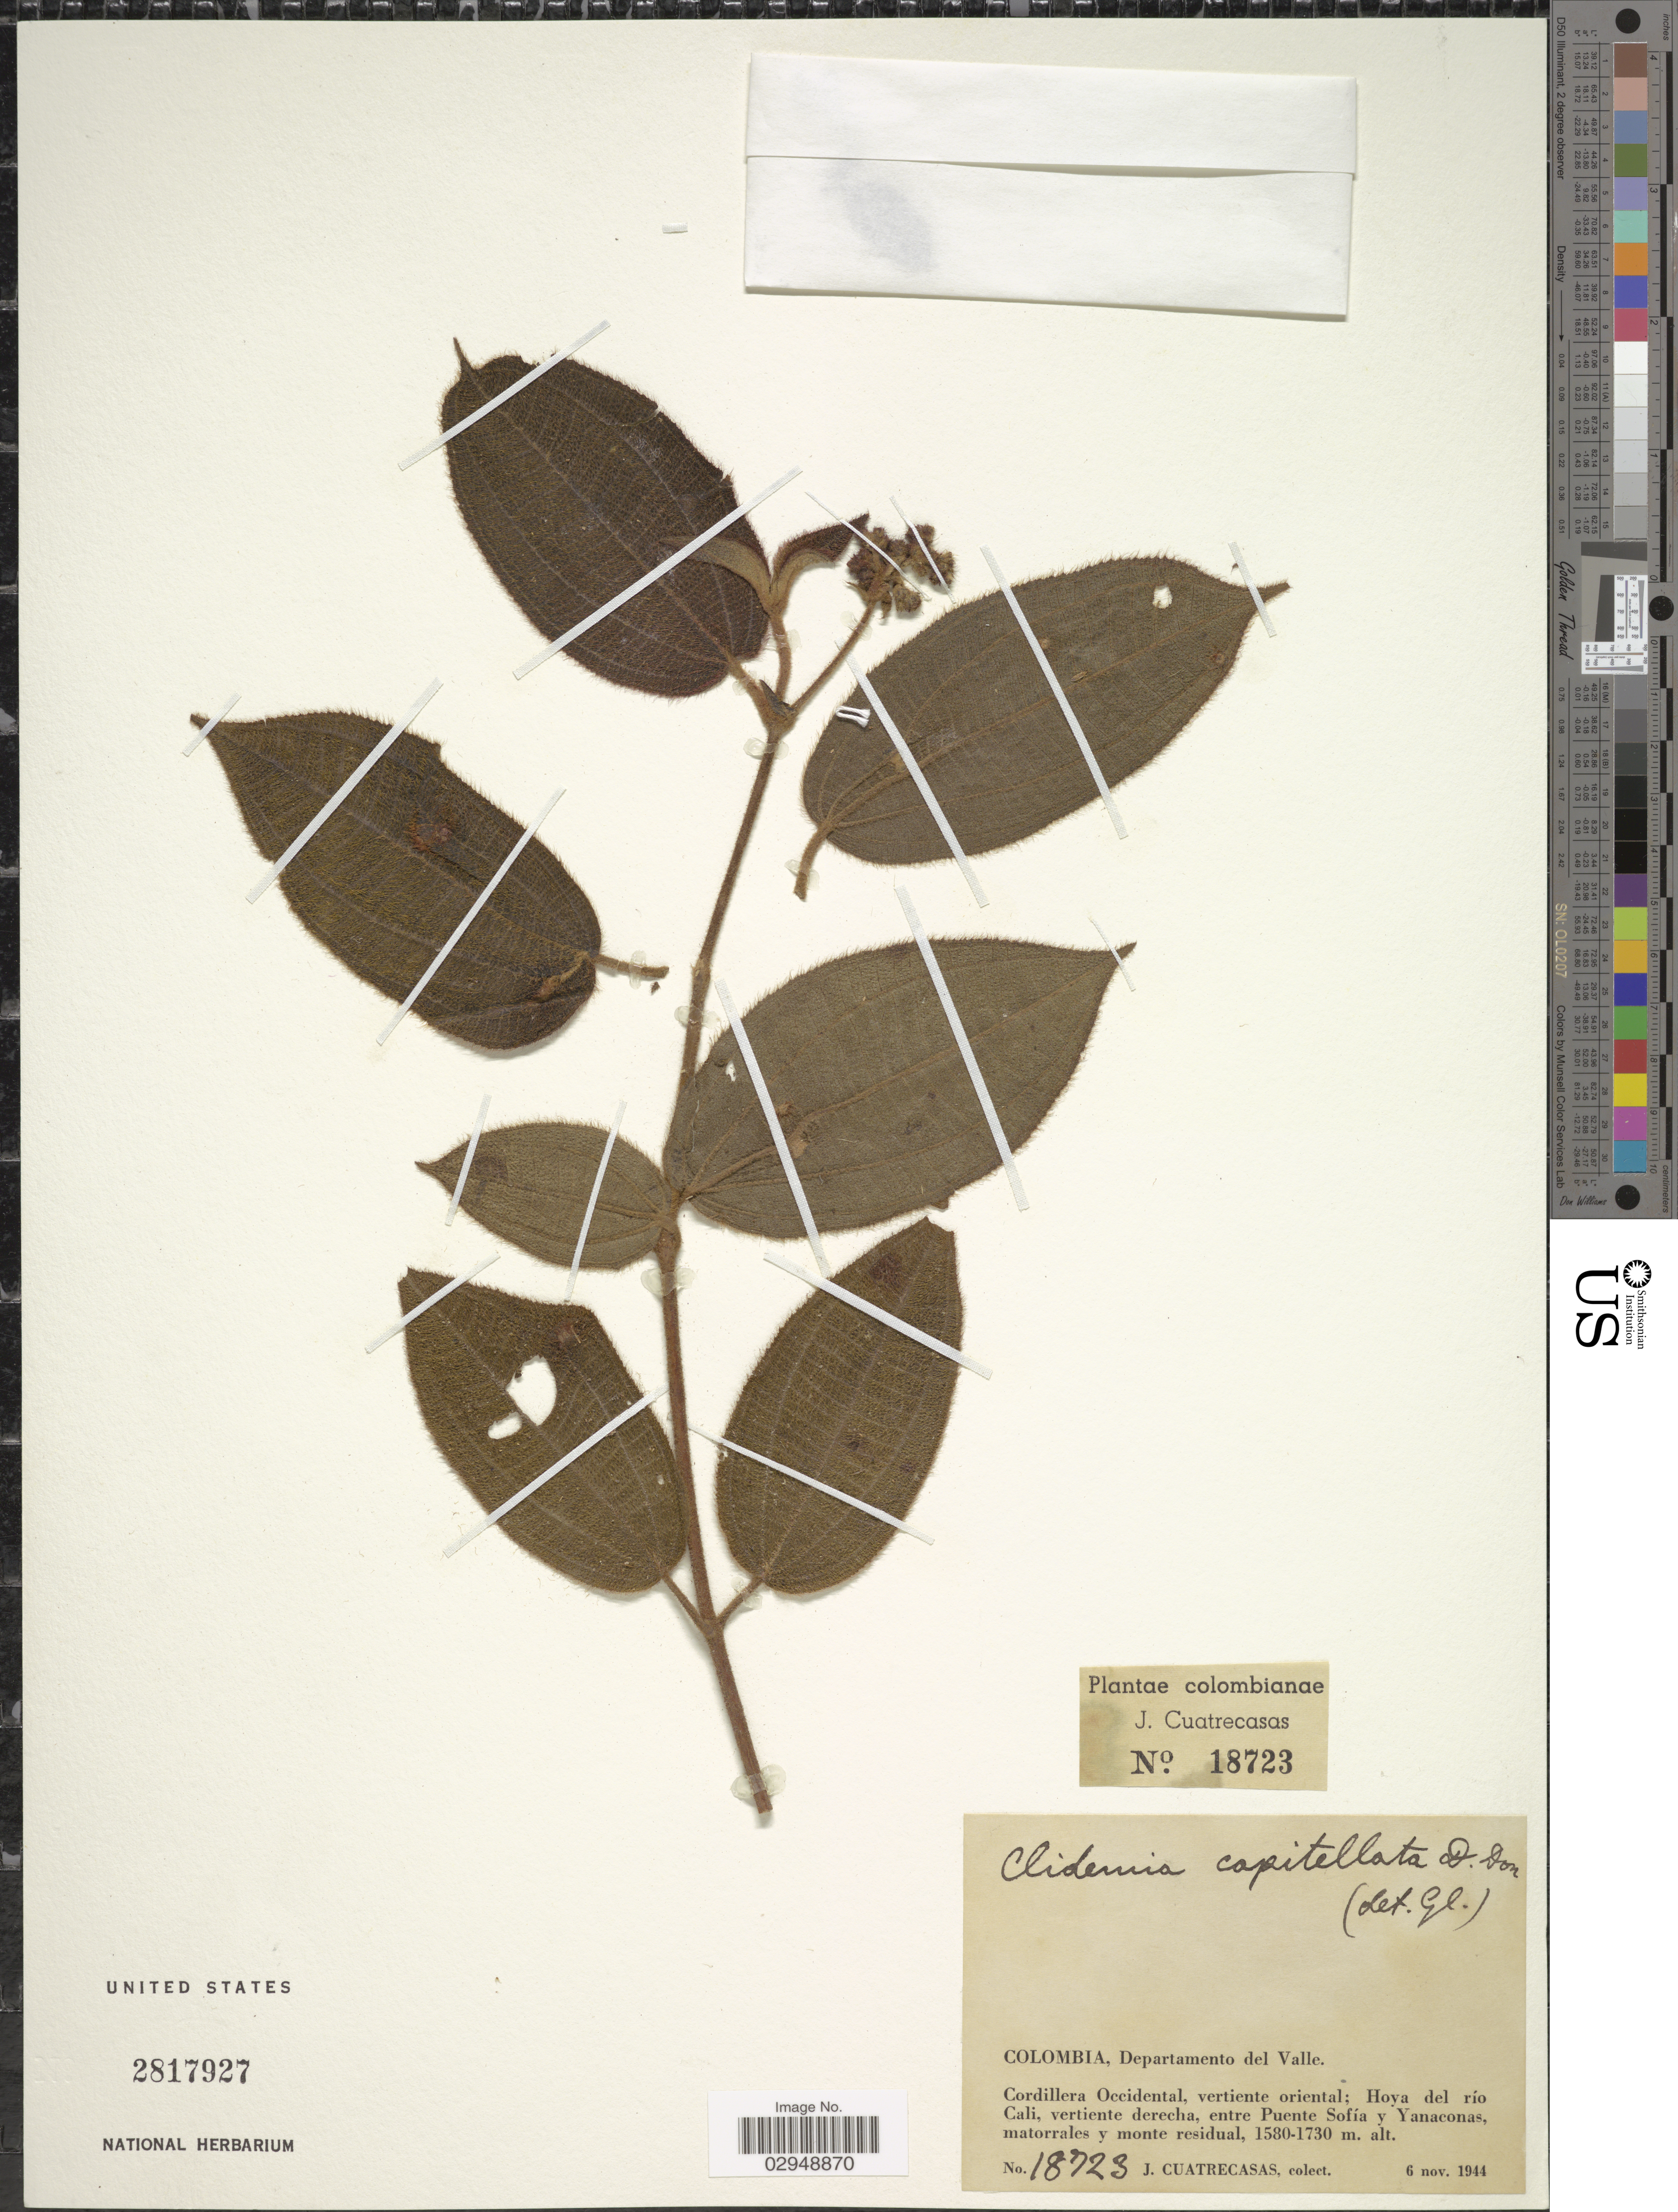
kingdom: Plantae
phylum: Tracheophyta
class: Magnoliopsida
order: Myrtales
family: Melastomataceae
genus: Clidemia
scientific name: Clidemia capitellata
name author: (Bonpl.) D. Don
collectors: J. Cuatrecasas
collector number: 18723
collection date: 1944-11-06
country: Colombia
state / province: Valle del Cauca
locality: Departamento del Valle. Cordillera Occidental, vertiente oriental; Hoya del río Cali, vertiente derecha, entre Puente Sofía y Yanaconas.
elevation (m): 1580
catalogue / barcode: US 2817927